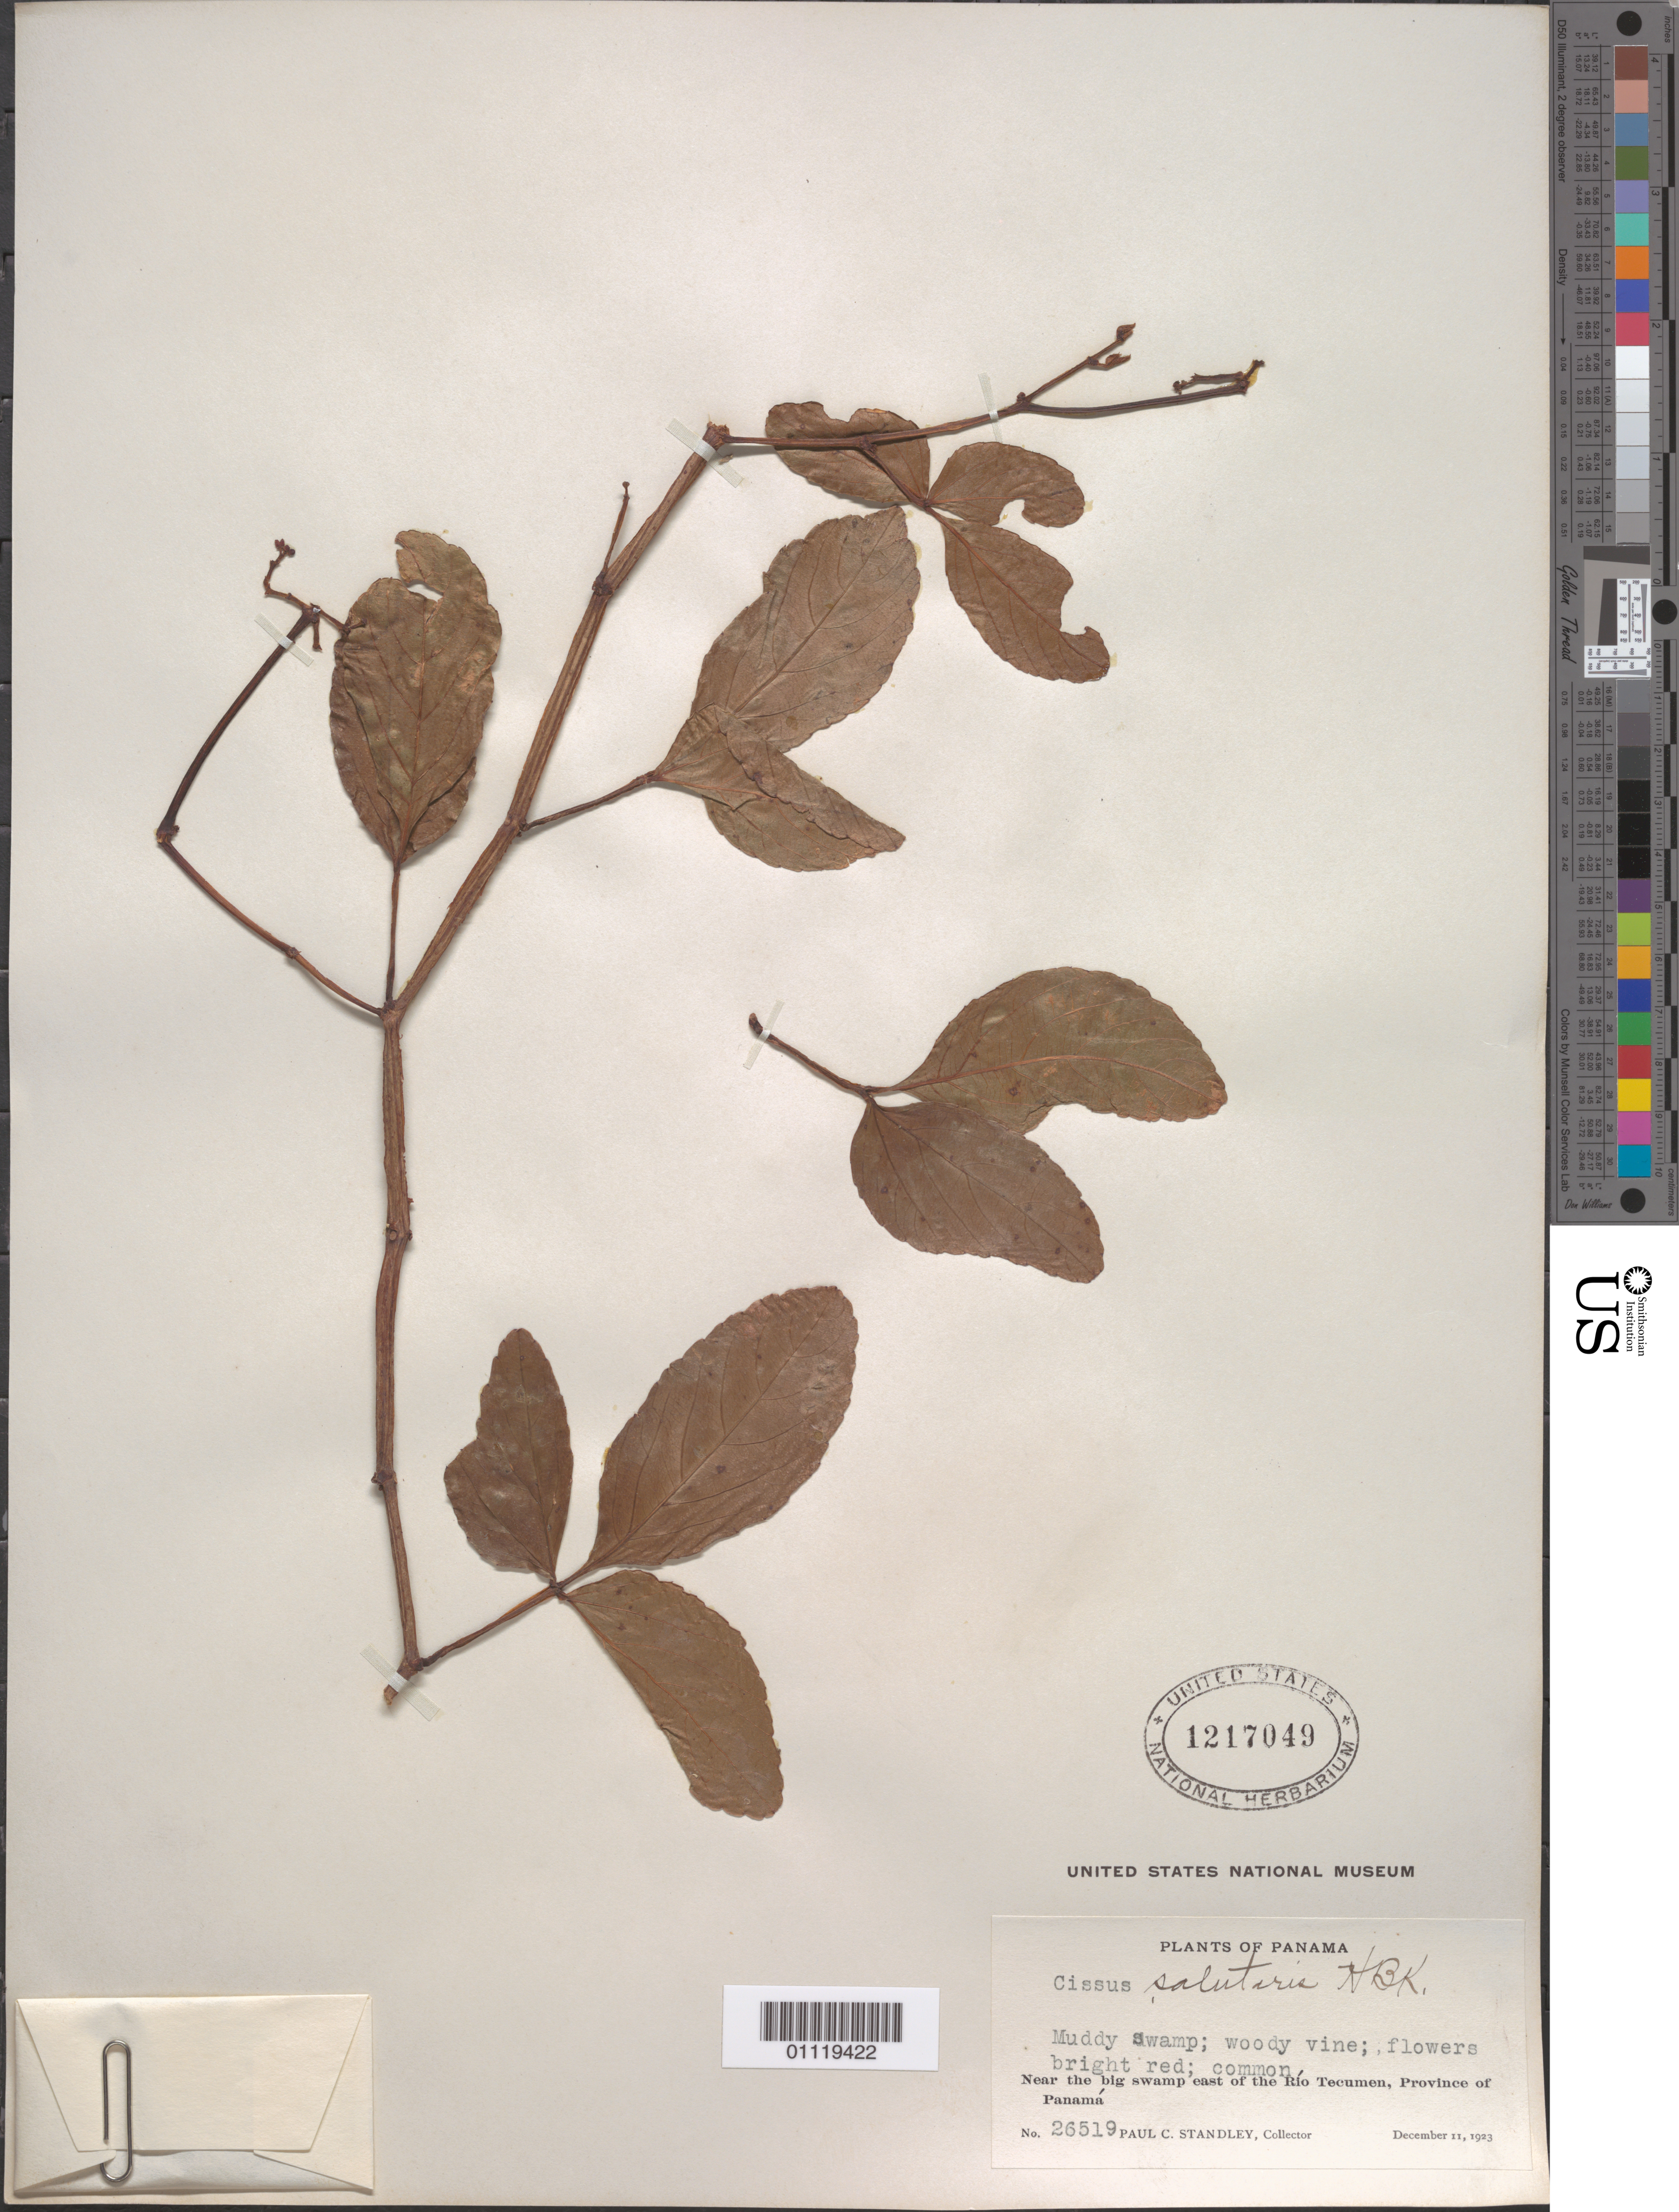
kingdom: Plantae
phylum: Tracheophyta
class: Magnoliopsida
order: Vitales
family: Vitaceae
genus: Cissus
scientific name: Cissus erosa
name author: Rich.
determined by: Wen, Jun, (BOT), Smithsonian Institution - National Museum of Natural History (UNITED STATES)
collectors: P. C. Standley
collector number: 26519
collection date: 1923-12-11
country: Panama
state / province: Panamá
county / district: Canal Zone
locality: Near the big swamp E of the Rio Tecumen, province of Panama.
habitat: Muddy swamp; woody vine.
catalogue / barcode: US 1217049